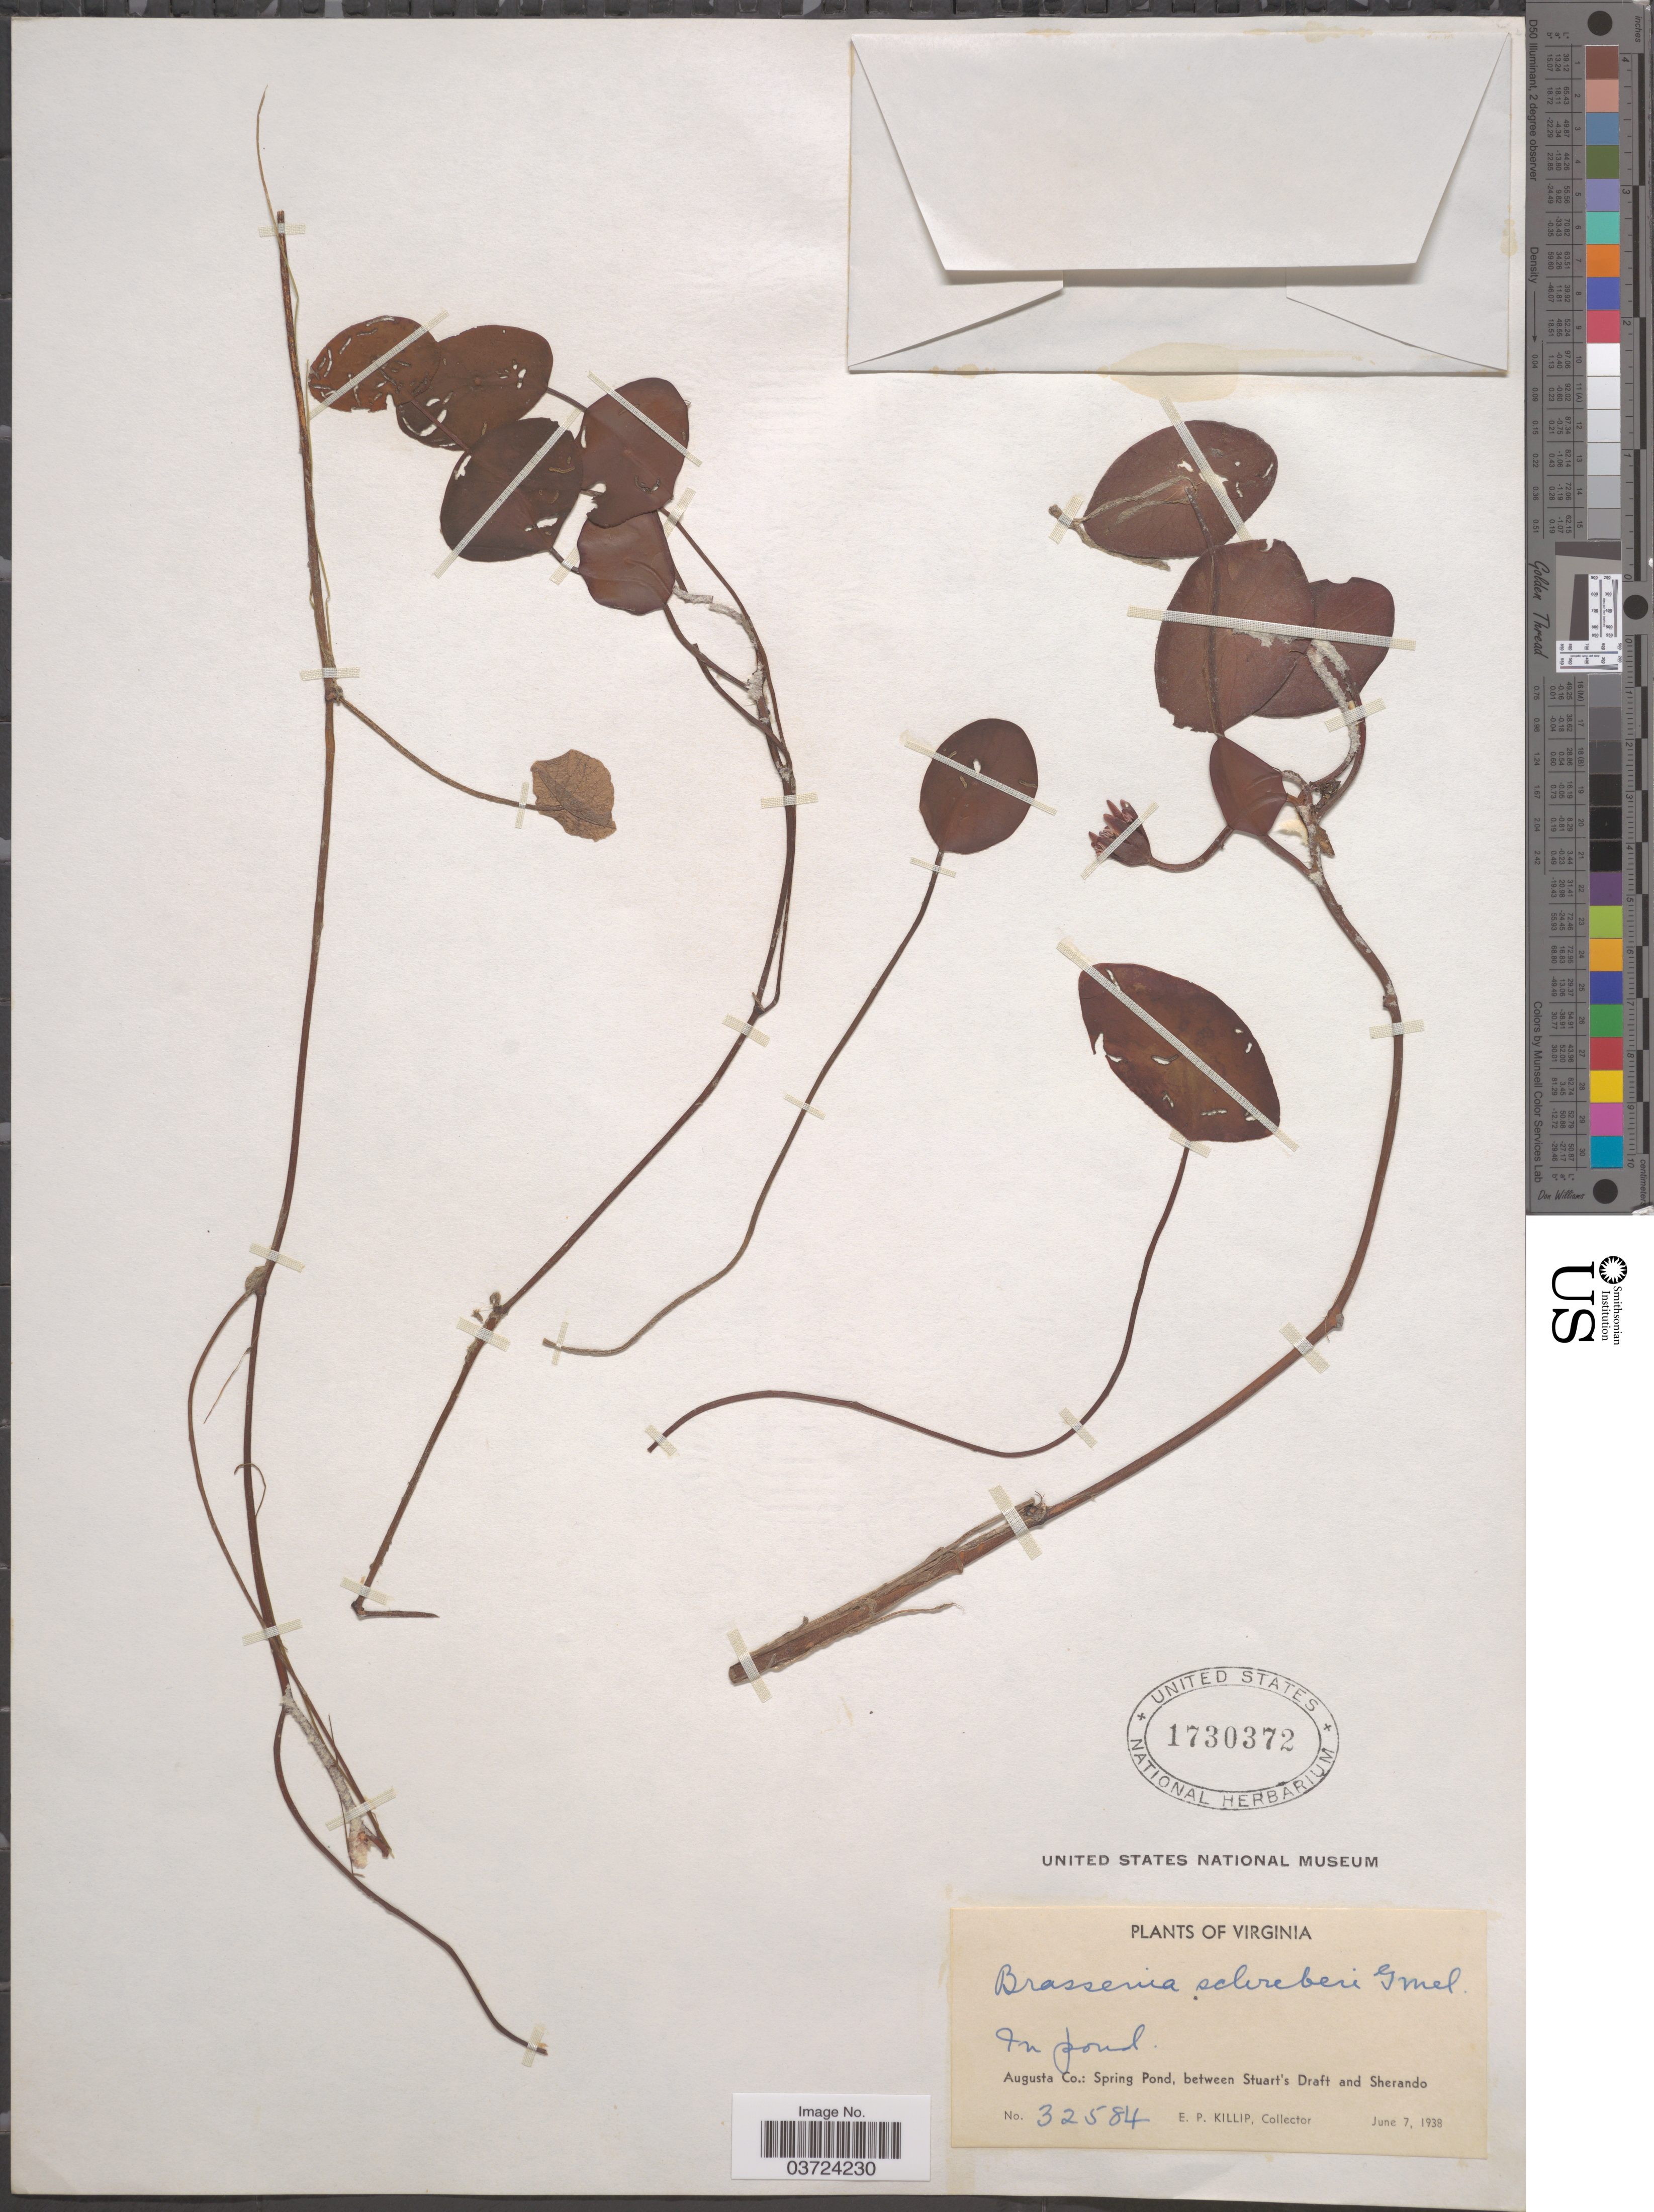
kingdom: Plantae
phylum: Tracheophyta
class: Magnoliopsida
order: Nymphaeales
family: Cabombaceae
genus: Brasenia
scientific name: Brasenia schreberi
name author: J.F. Gmel.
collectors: E. P. Killip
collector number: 32584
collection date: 1938-06-07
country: United States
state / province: Virginia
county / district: Augusta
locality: Augusta Co.: Spring Pond, between Stuart's Draft and Sherando.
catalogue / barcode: US 1730372